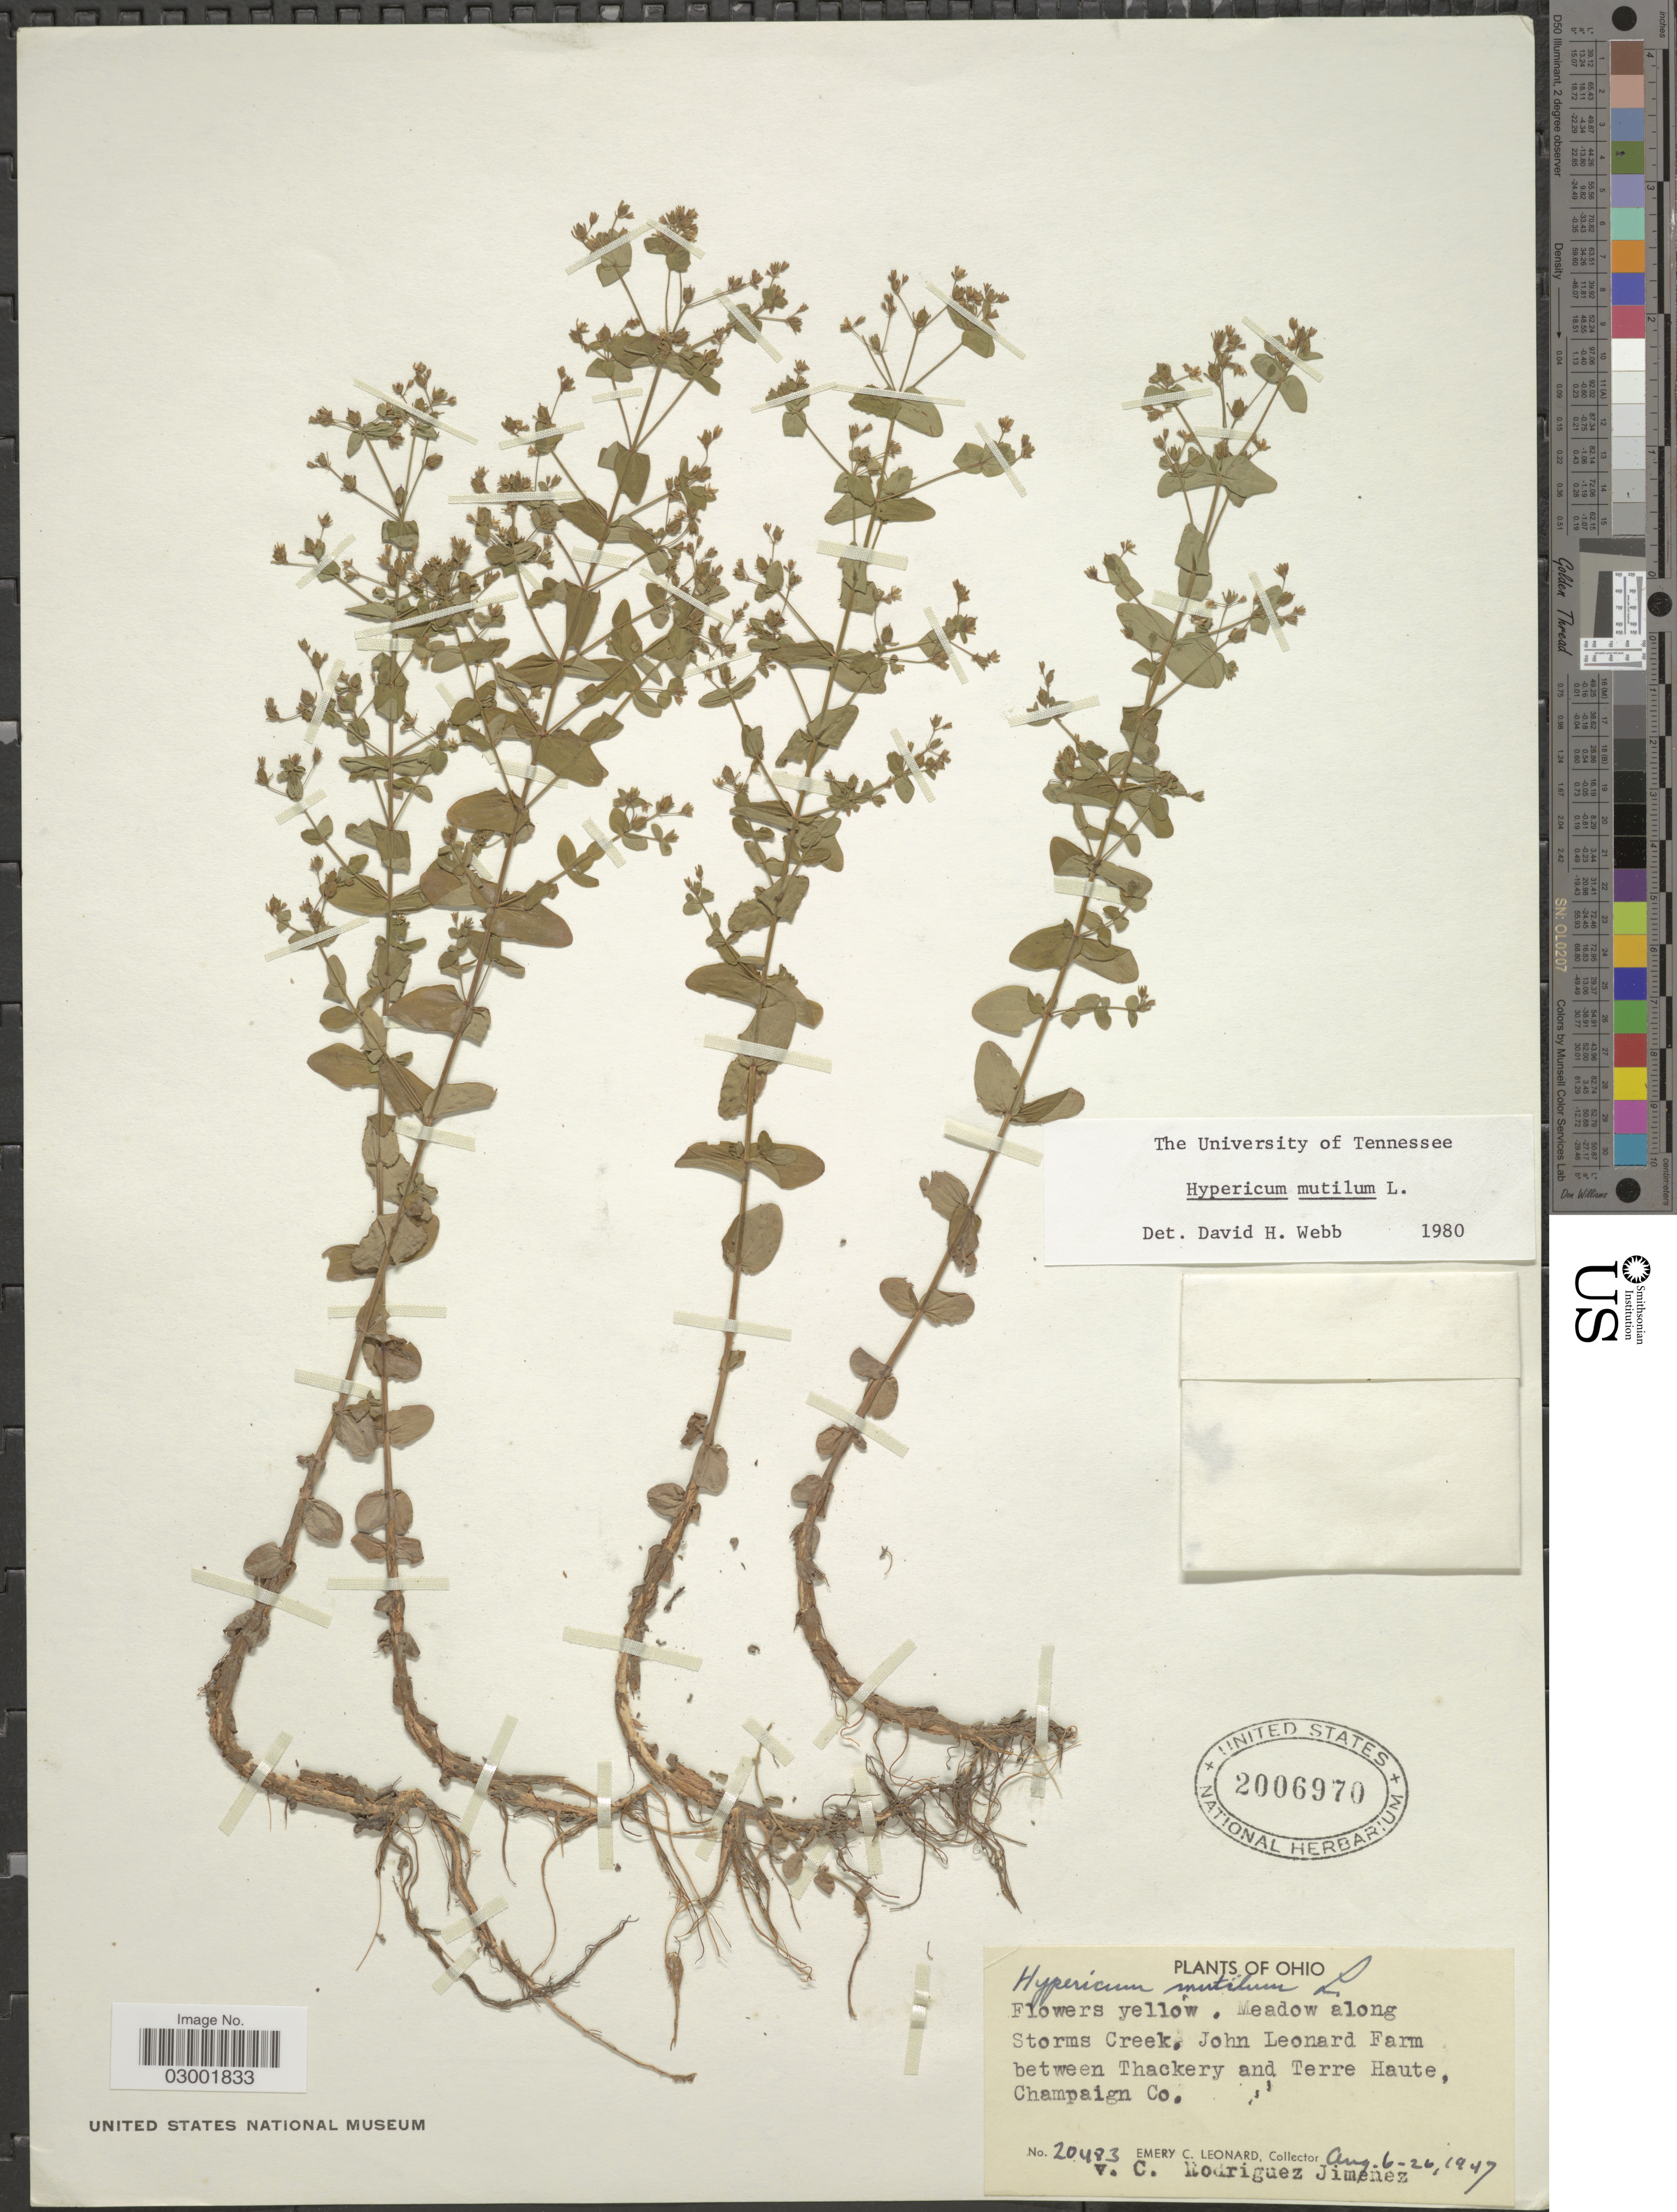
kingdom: Plantae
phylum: Tracheophyta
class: Magnoliopsida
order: Malpighiales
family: Hypericaceae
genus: Hypericum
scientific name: Hypericum mutilum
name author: L.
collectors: E. C. Leonard & C. Rodríguez Jiménez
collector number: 20483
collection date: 1947-08-06/1947-08-26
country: United States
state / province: Ohio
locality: Meadow along Storms Creek, John Leonard Farm between Thackery and Terre Haute, Champaign Co.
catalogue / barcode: US 2006970